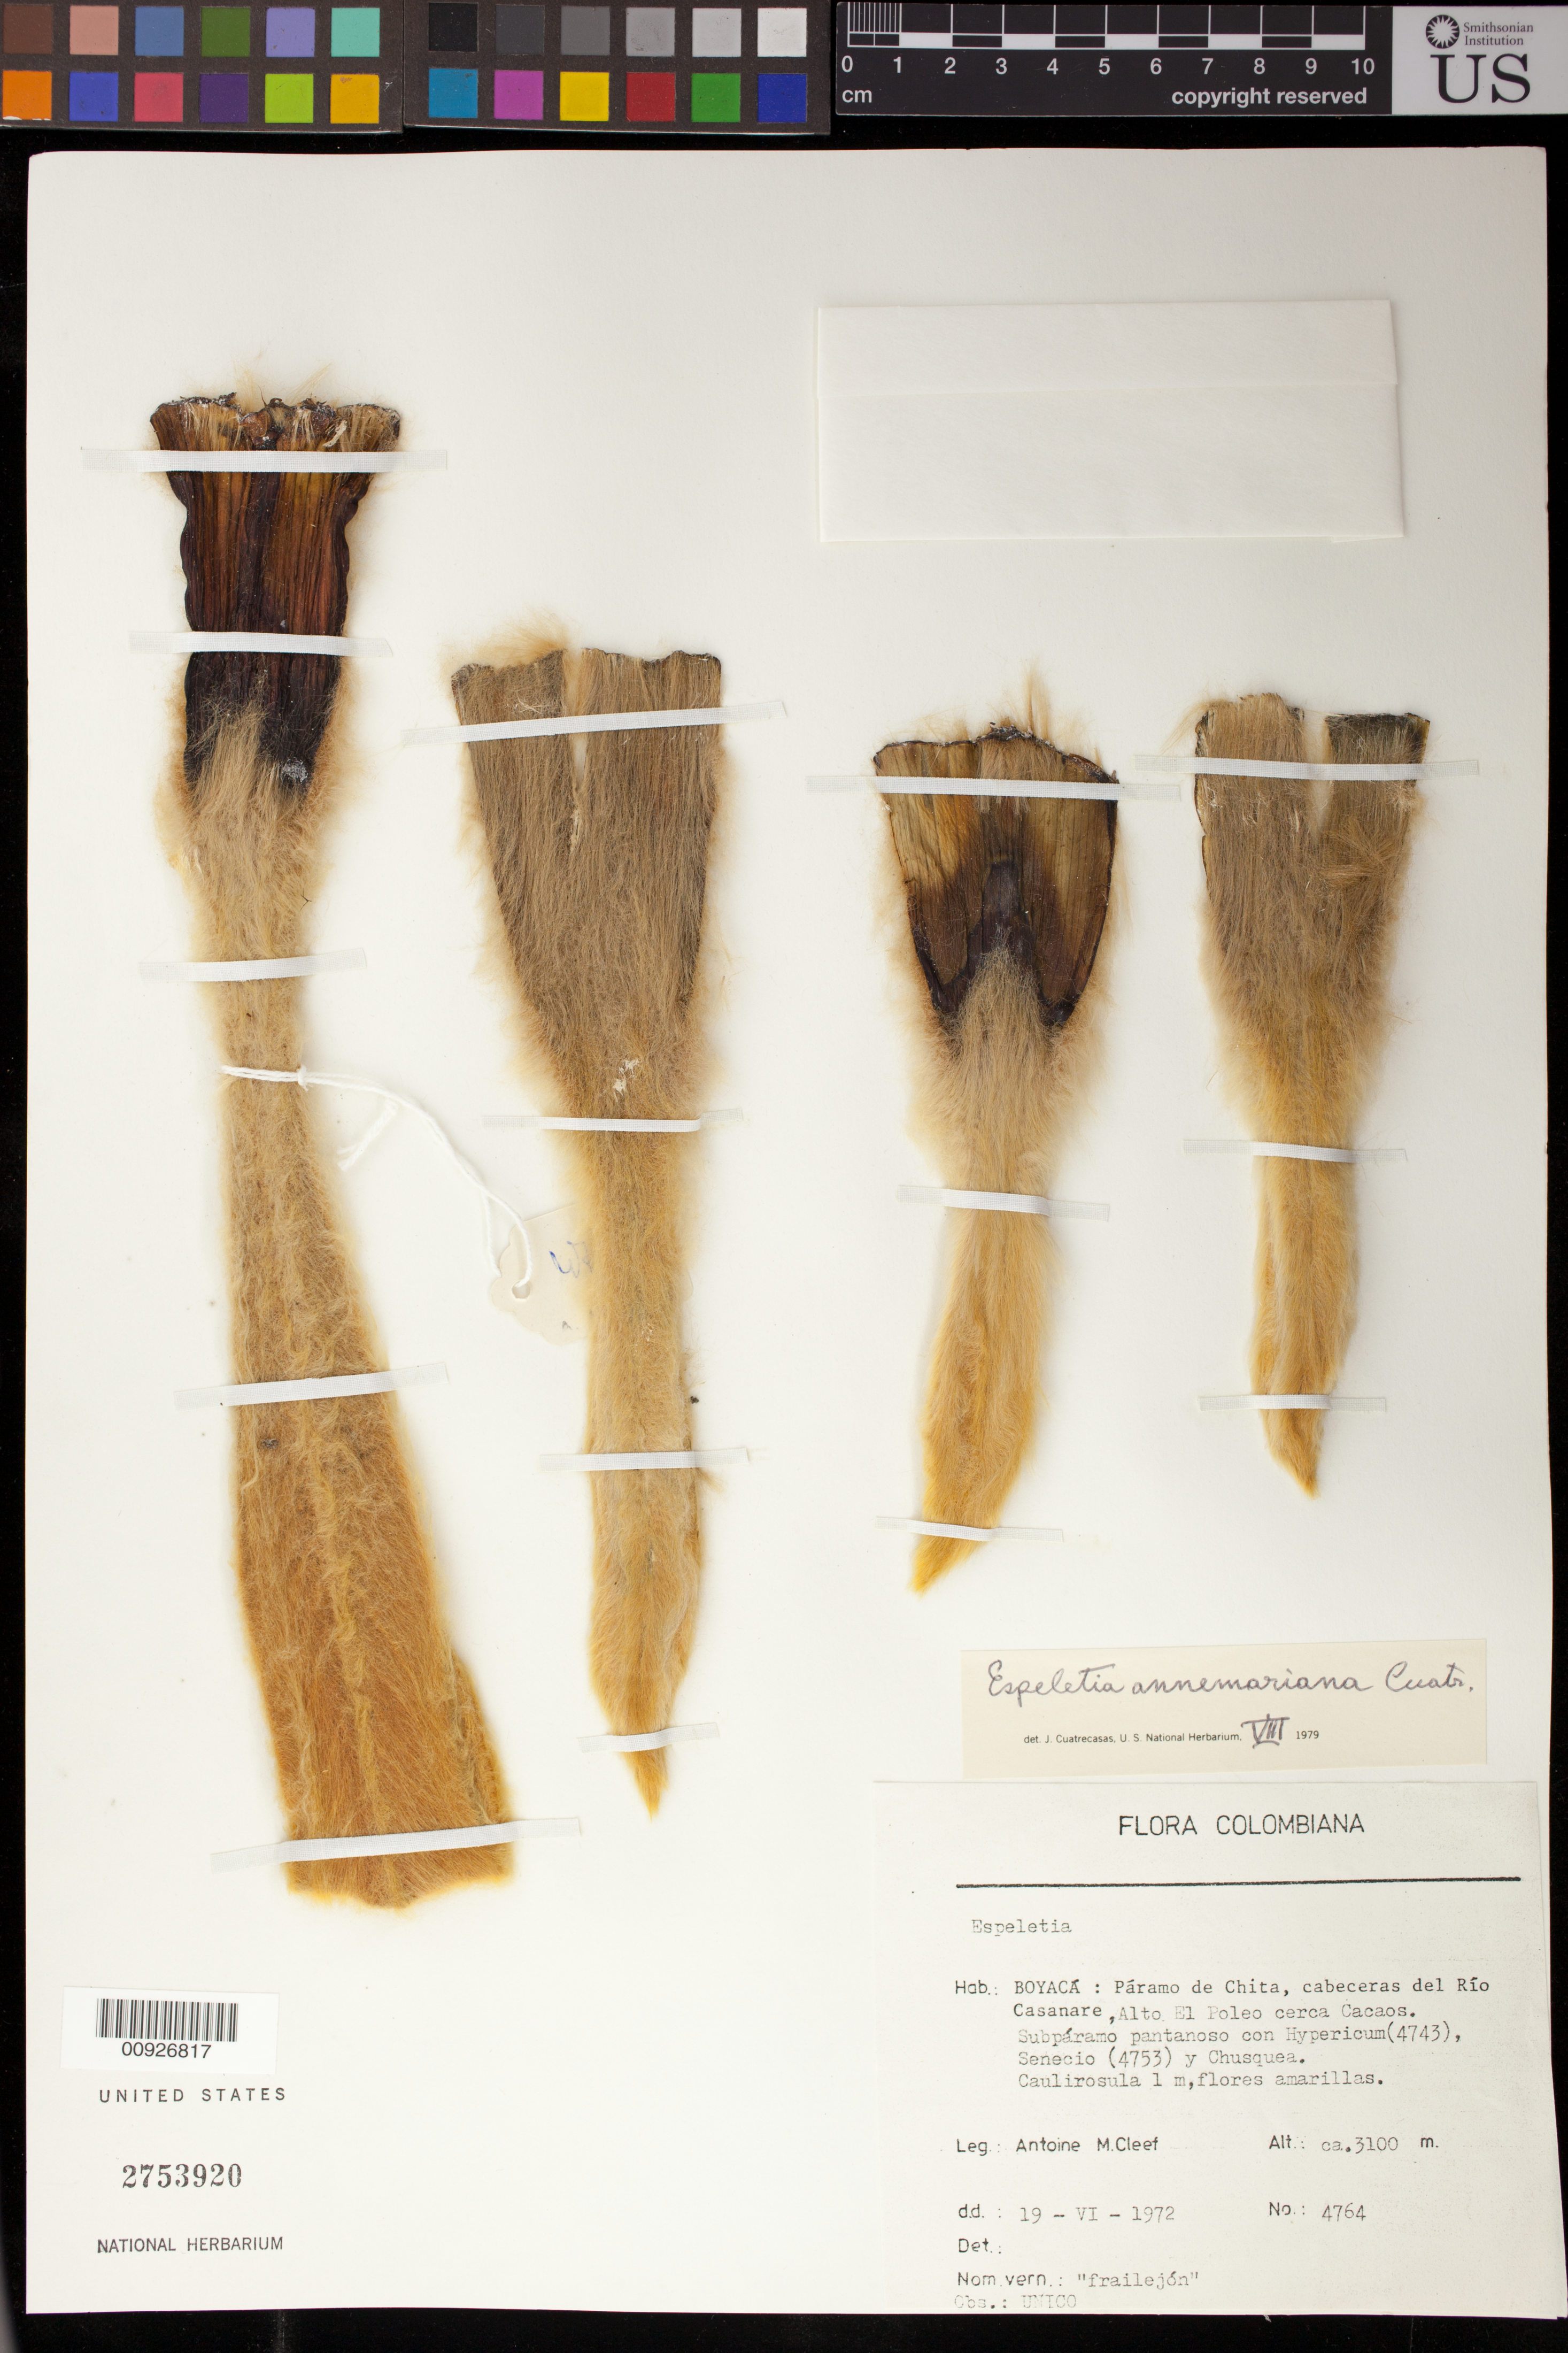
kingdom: Plantae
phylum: Tracheophyta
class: Magnoliopsida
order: Asterales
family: Asteraceae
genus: Espeletia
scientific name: Espeletia annemariana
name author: Cuatrec.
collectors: A. M. Cleef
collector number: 4764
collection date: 1972-06-19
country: Colombia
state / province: Boyacá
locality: P. de Chita . Páramo de Chita, cabeceras del Río Casanare, Alto El Poleo cerca Cacaos.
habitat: Subpáramo pantanoso con Hypericum (4743), Senecio (4753) y Chusquea.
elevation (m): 3100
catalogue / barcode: US 2753920